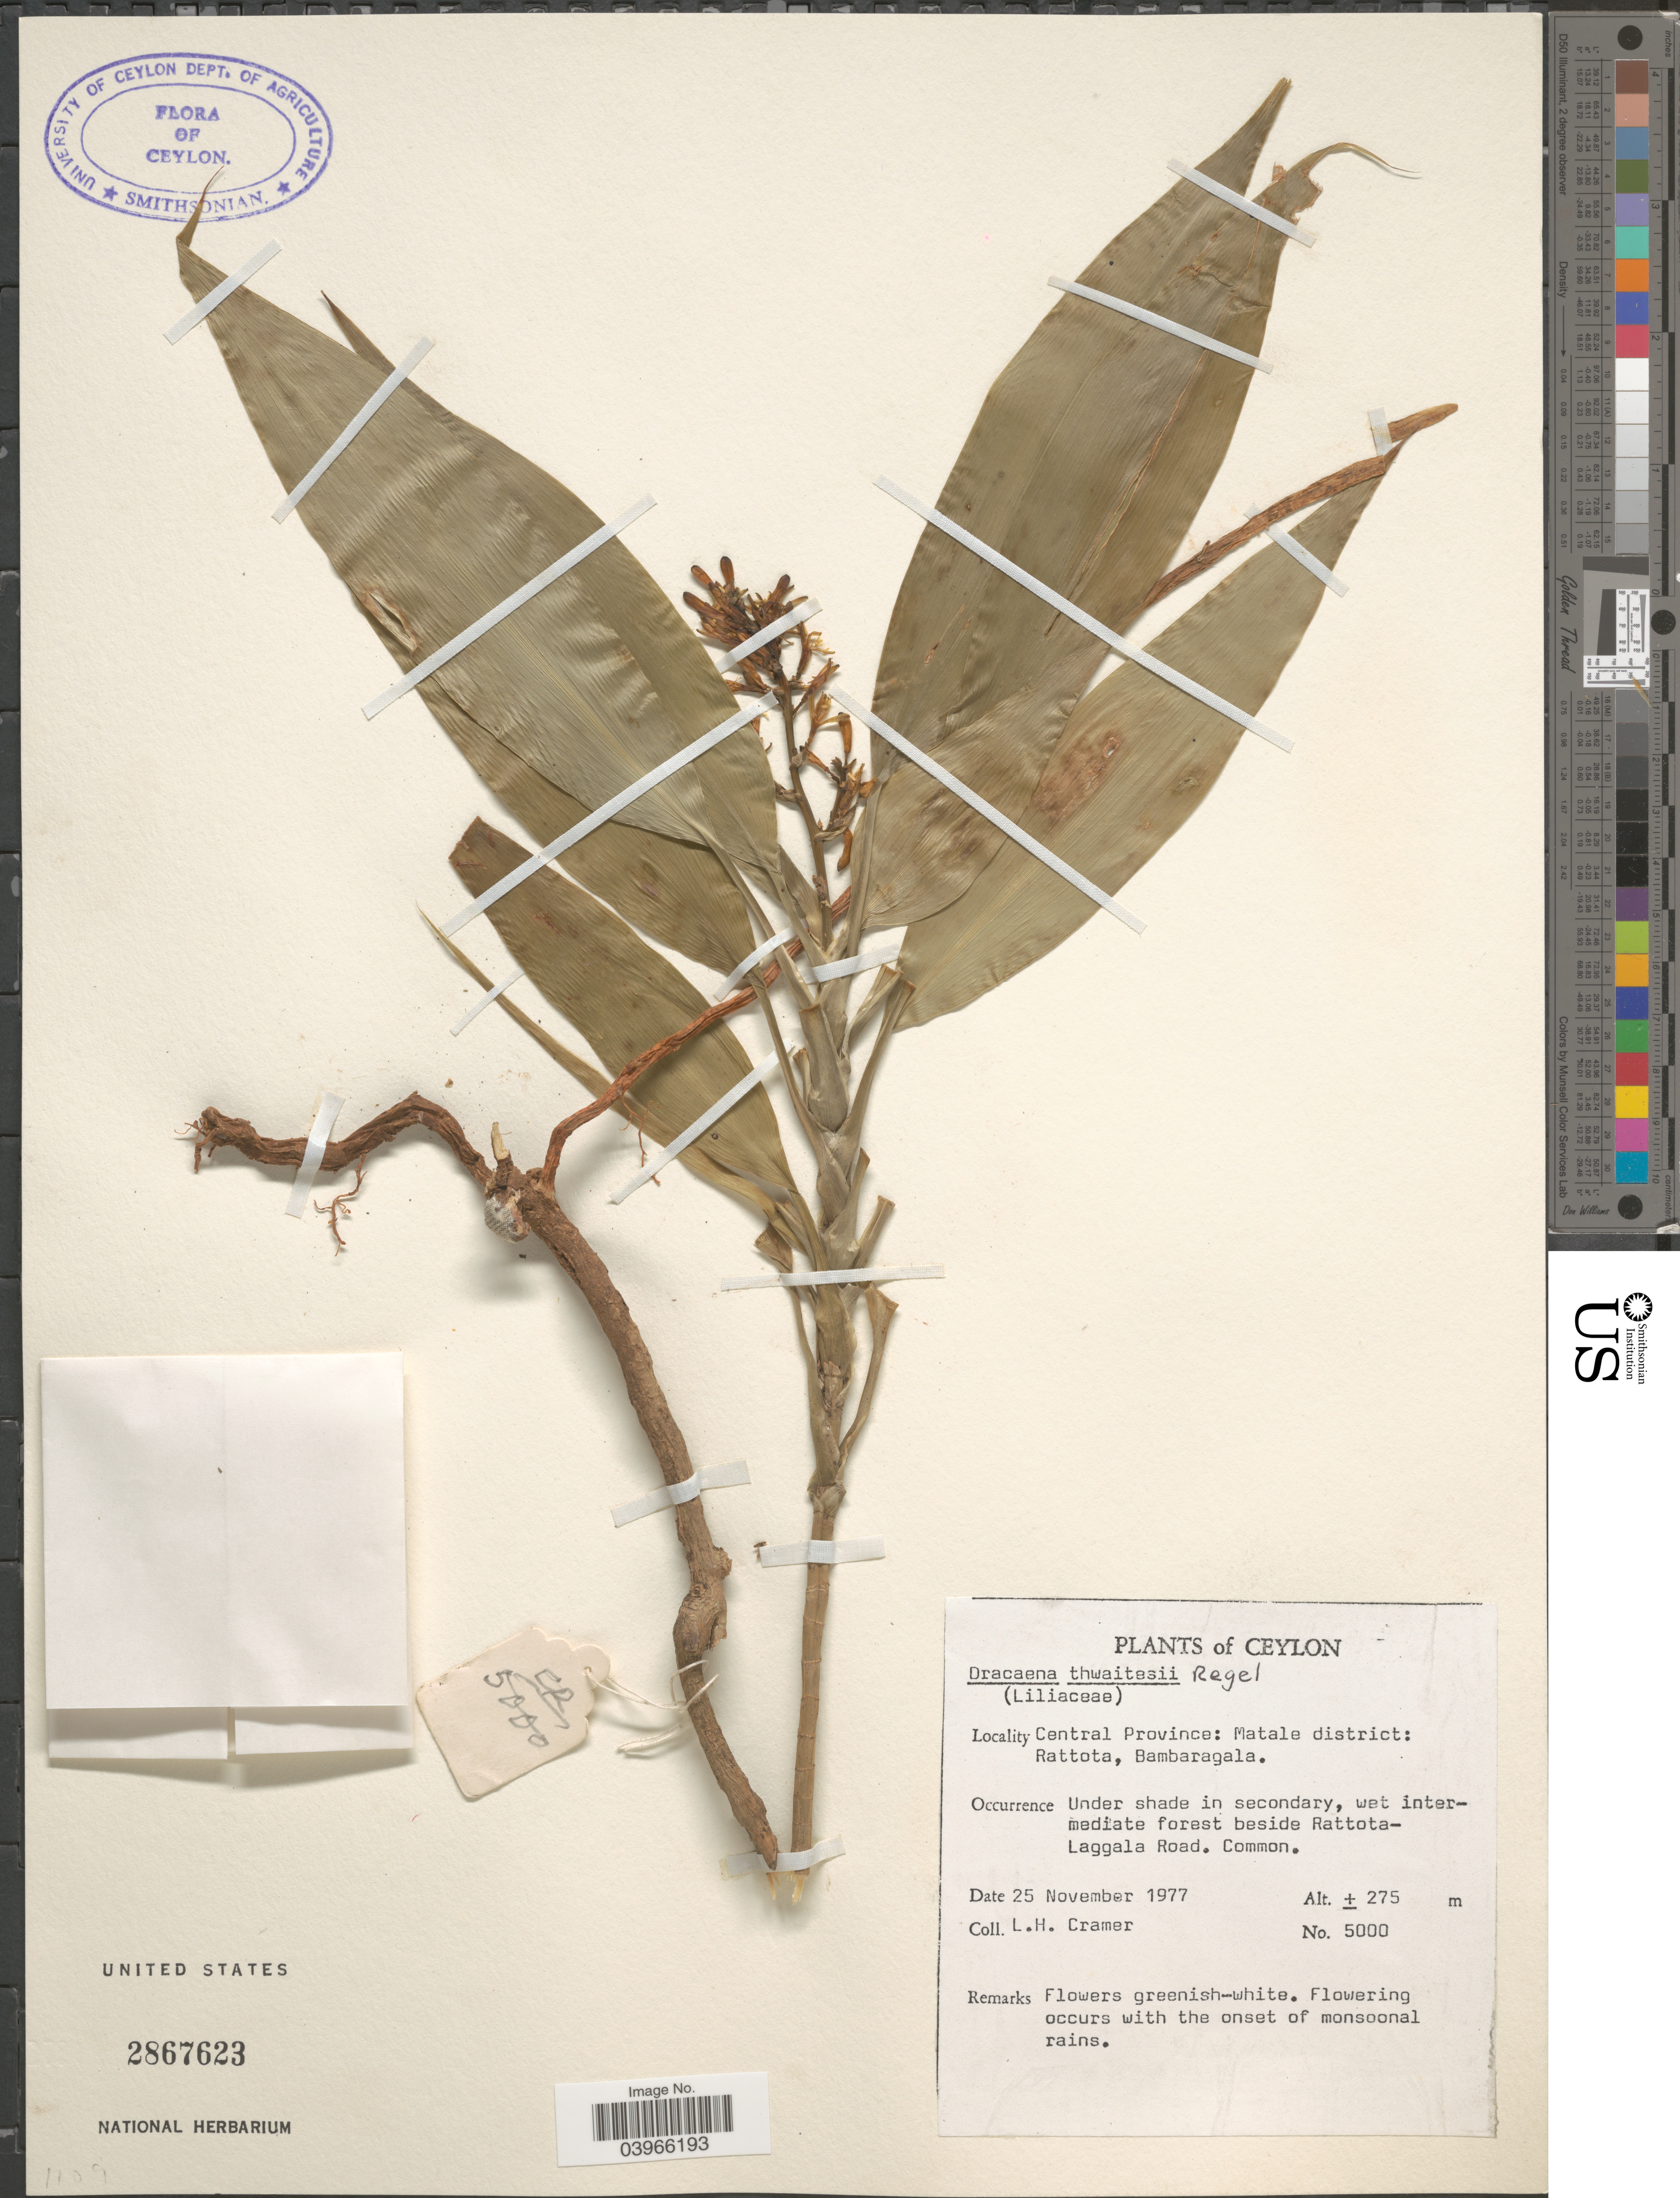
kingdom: Plantae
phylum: Tracheophyta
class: Liliopsida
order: Asparagales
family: Asparagaceae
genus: Dracaena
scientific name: Dracaena thwaitesii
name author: Regel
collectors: L. H. Cramer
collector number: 5000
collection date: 1977-11-25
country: Sri Lanka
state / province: Central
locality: Ceylon. Central Province: Matale district: Rattota, Bambaragala. under shade in secondary, wet intermediate forest beside Rattota-Laggala Road.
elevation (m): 275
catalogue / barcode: US 2867623